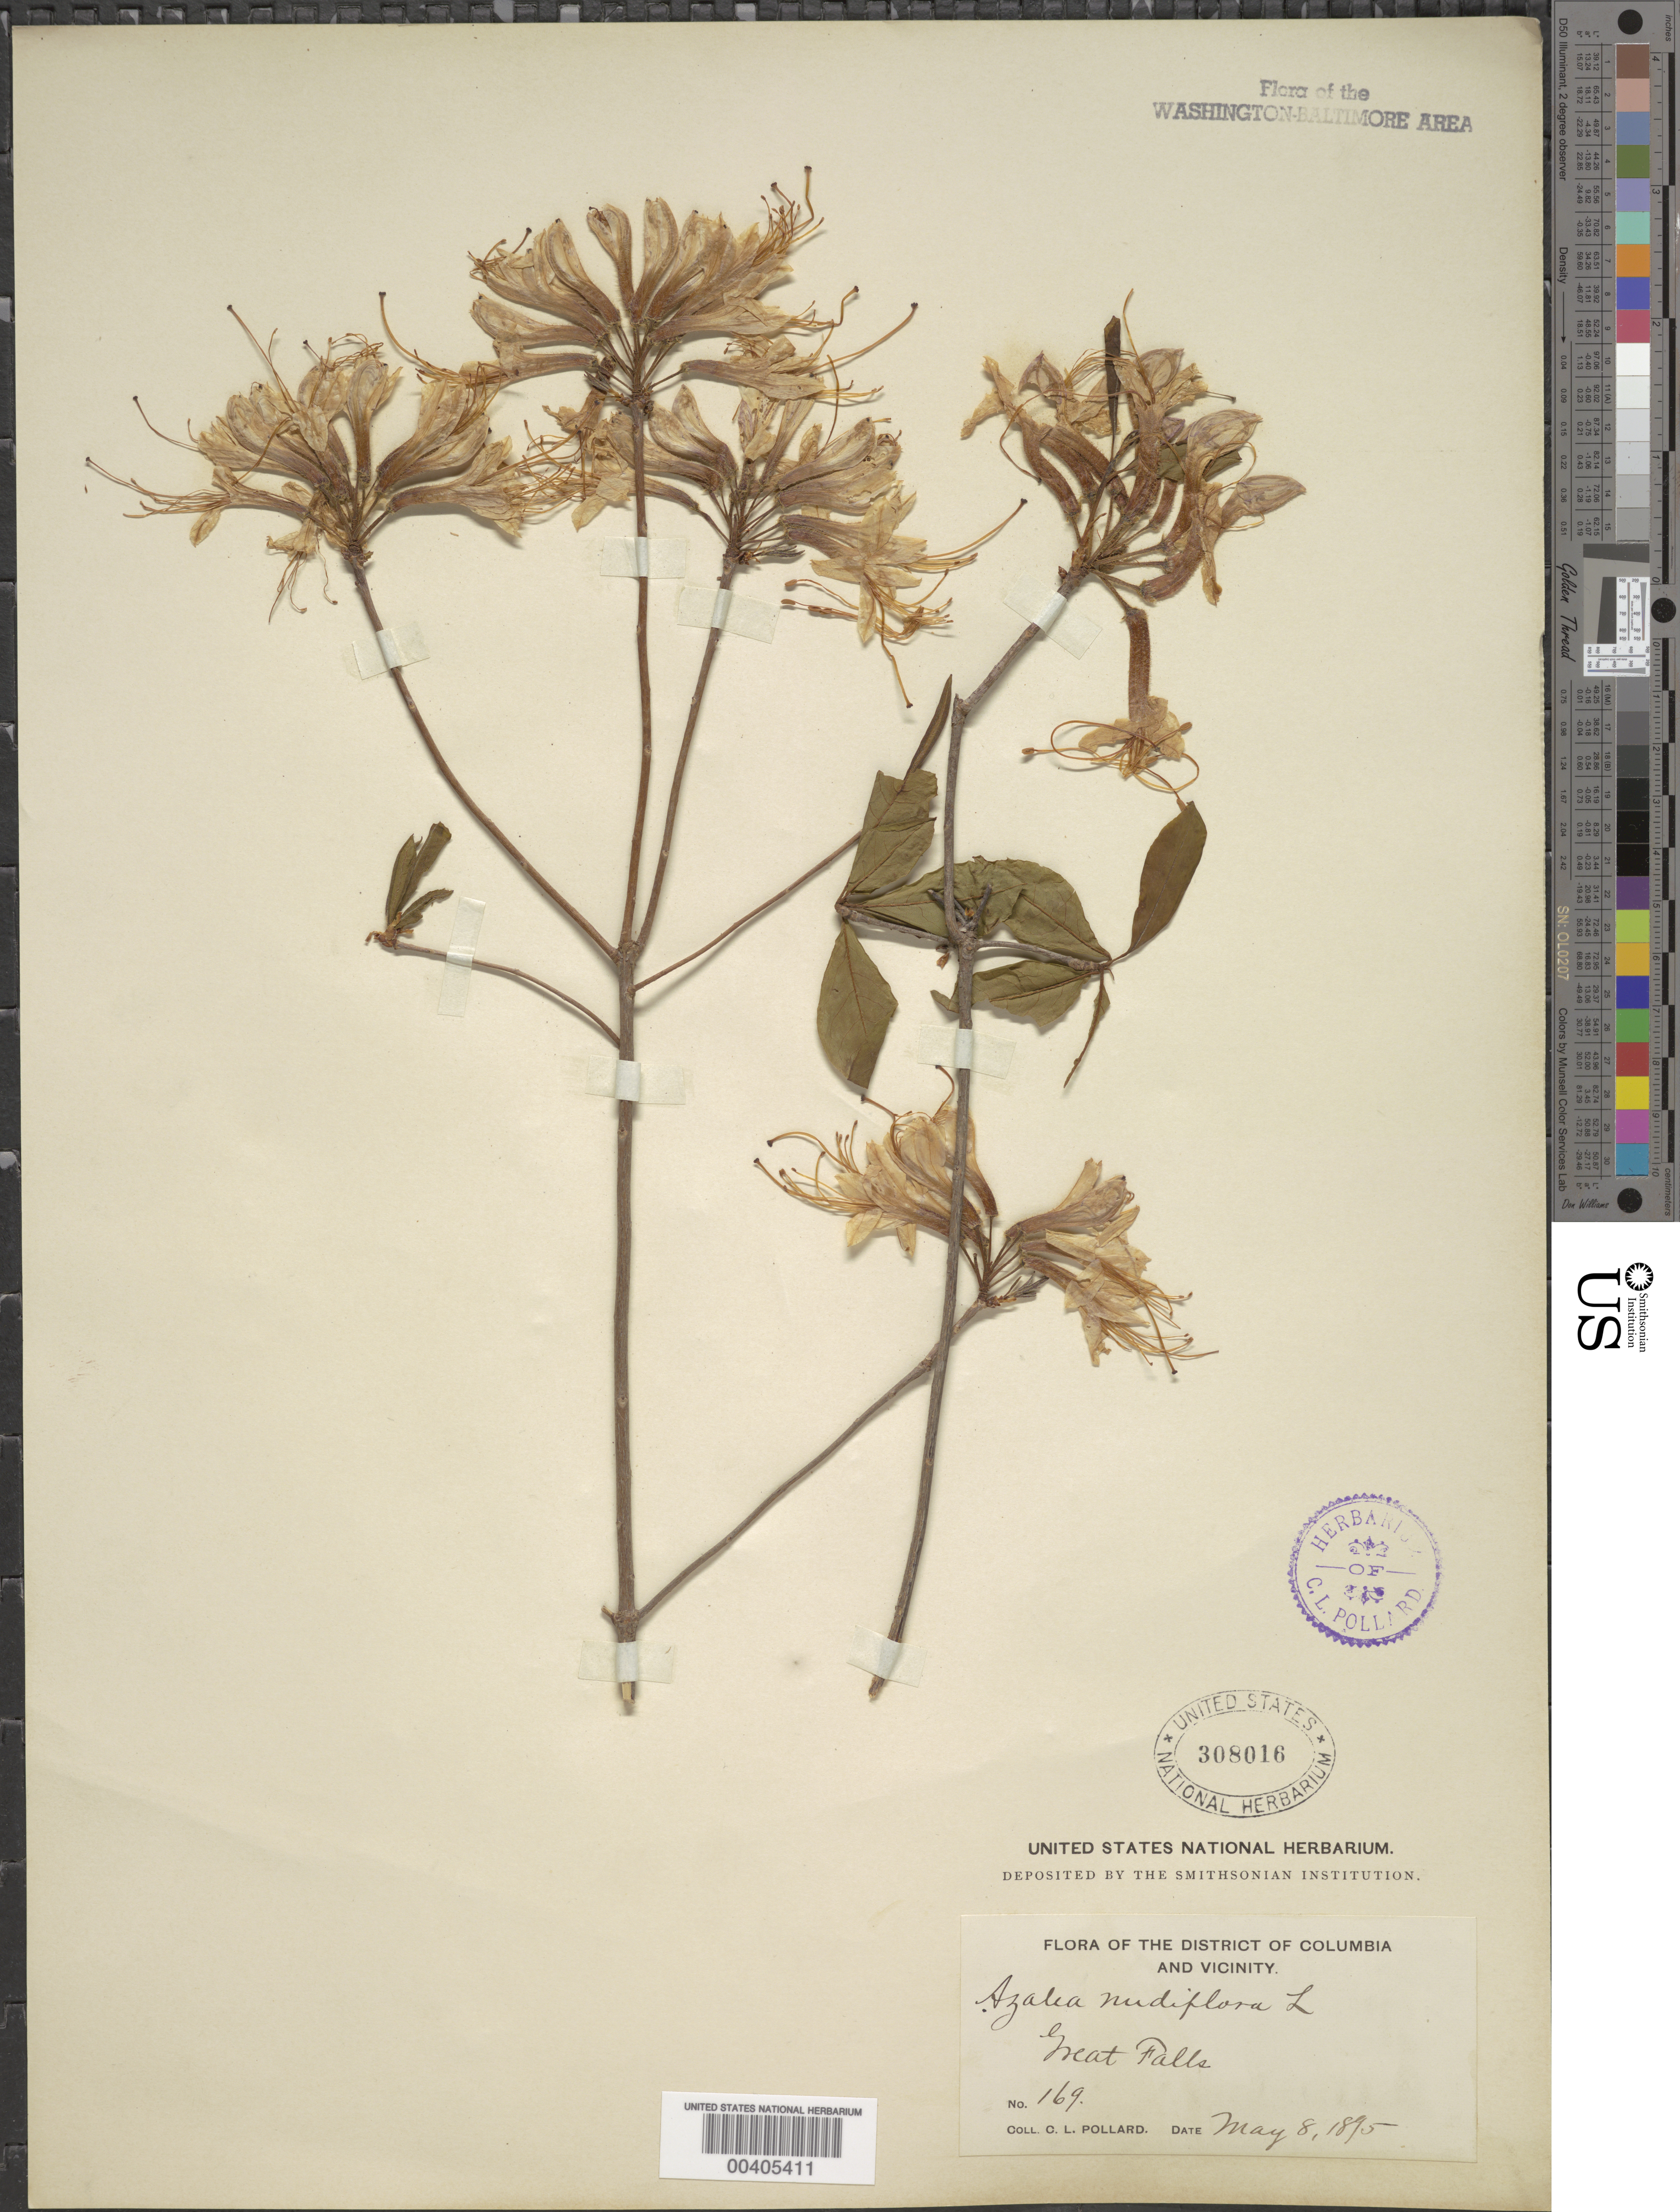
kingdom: Plantae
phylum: Tracheophyta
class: Magnoliopsida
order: Ericales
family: Ericaceae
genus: Rhododendron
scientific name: Rhododendron periclymenoides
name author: (Michx.) Shinners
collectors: C. L. Pollard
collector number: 169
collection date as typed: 08 May 1895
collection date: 1895-05-08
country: United States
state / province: Maryland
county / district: Montgomery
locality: Great Falls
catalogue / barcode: US 308016